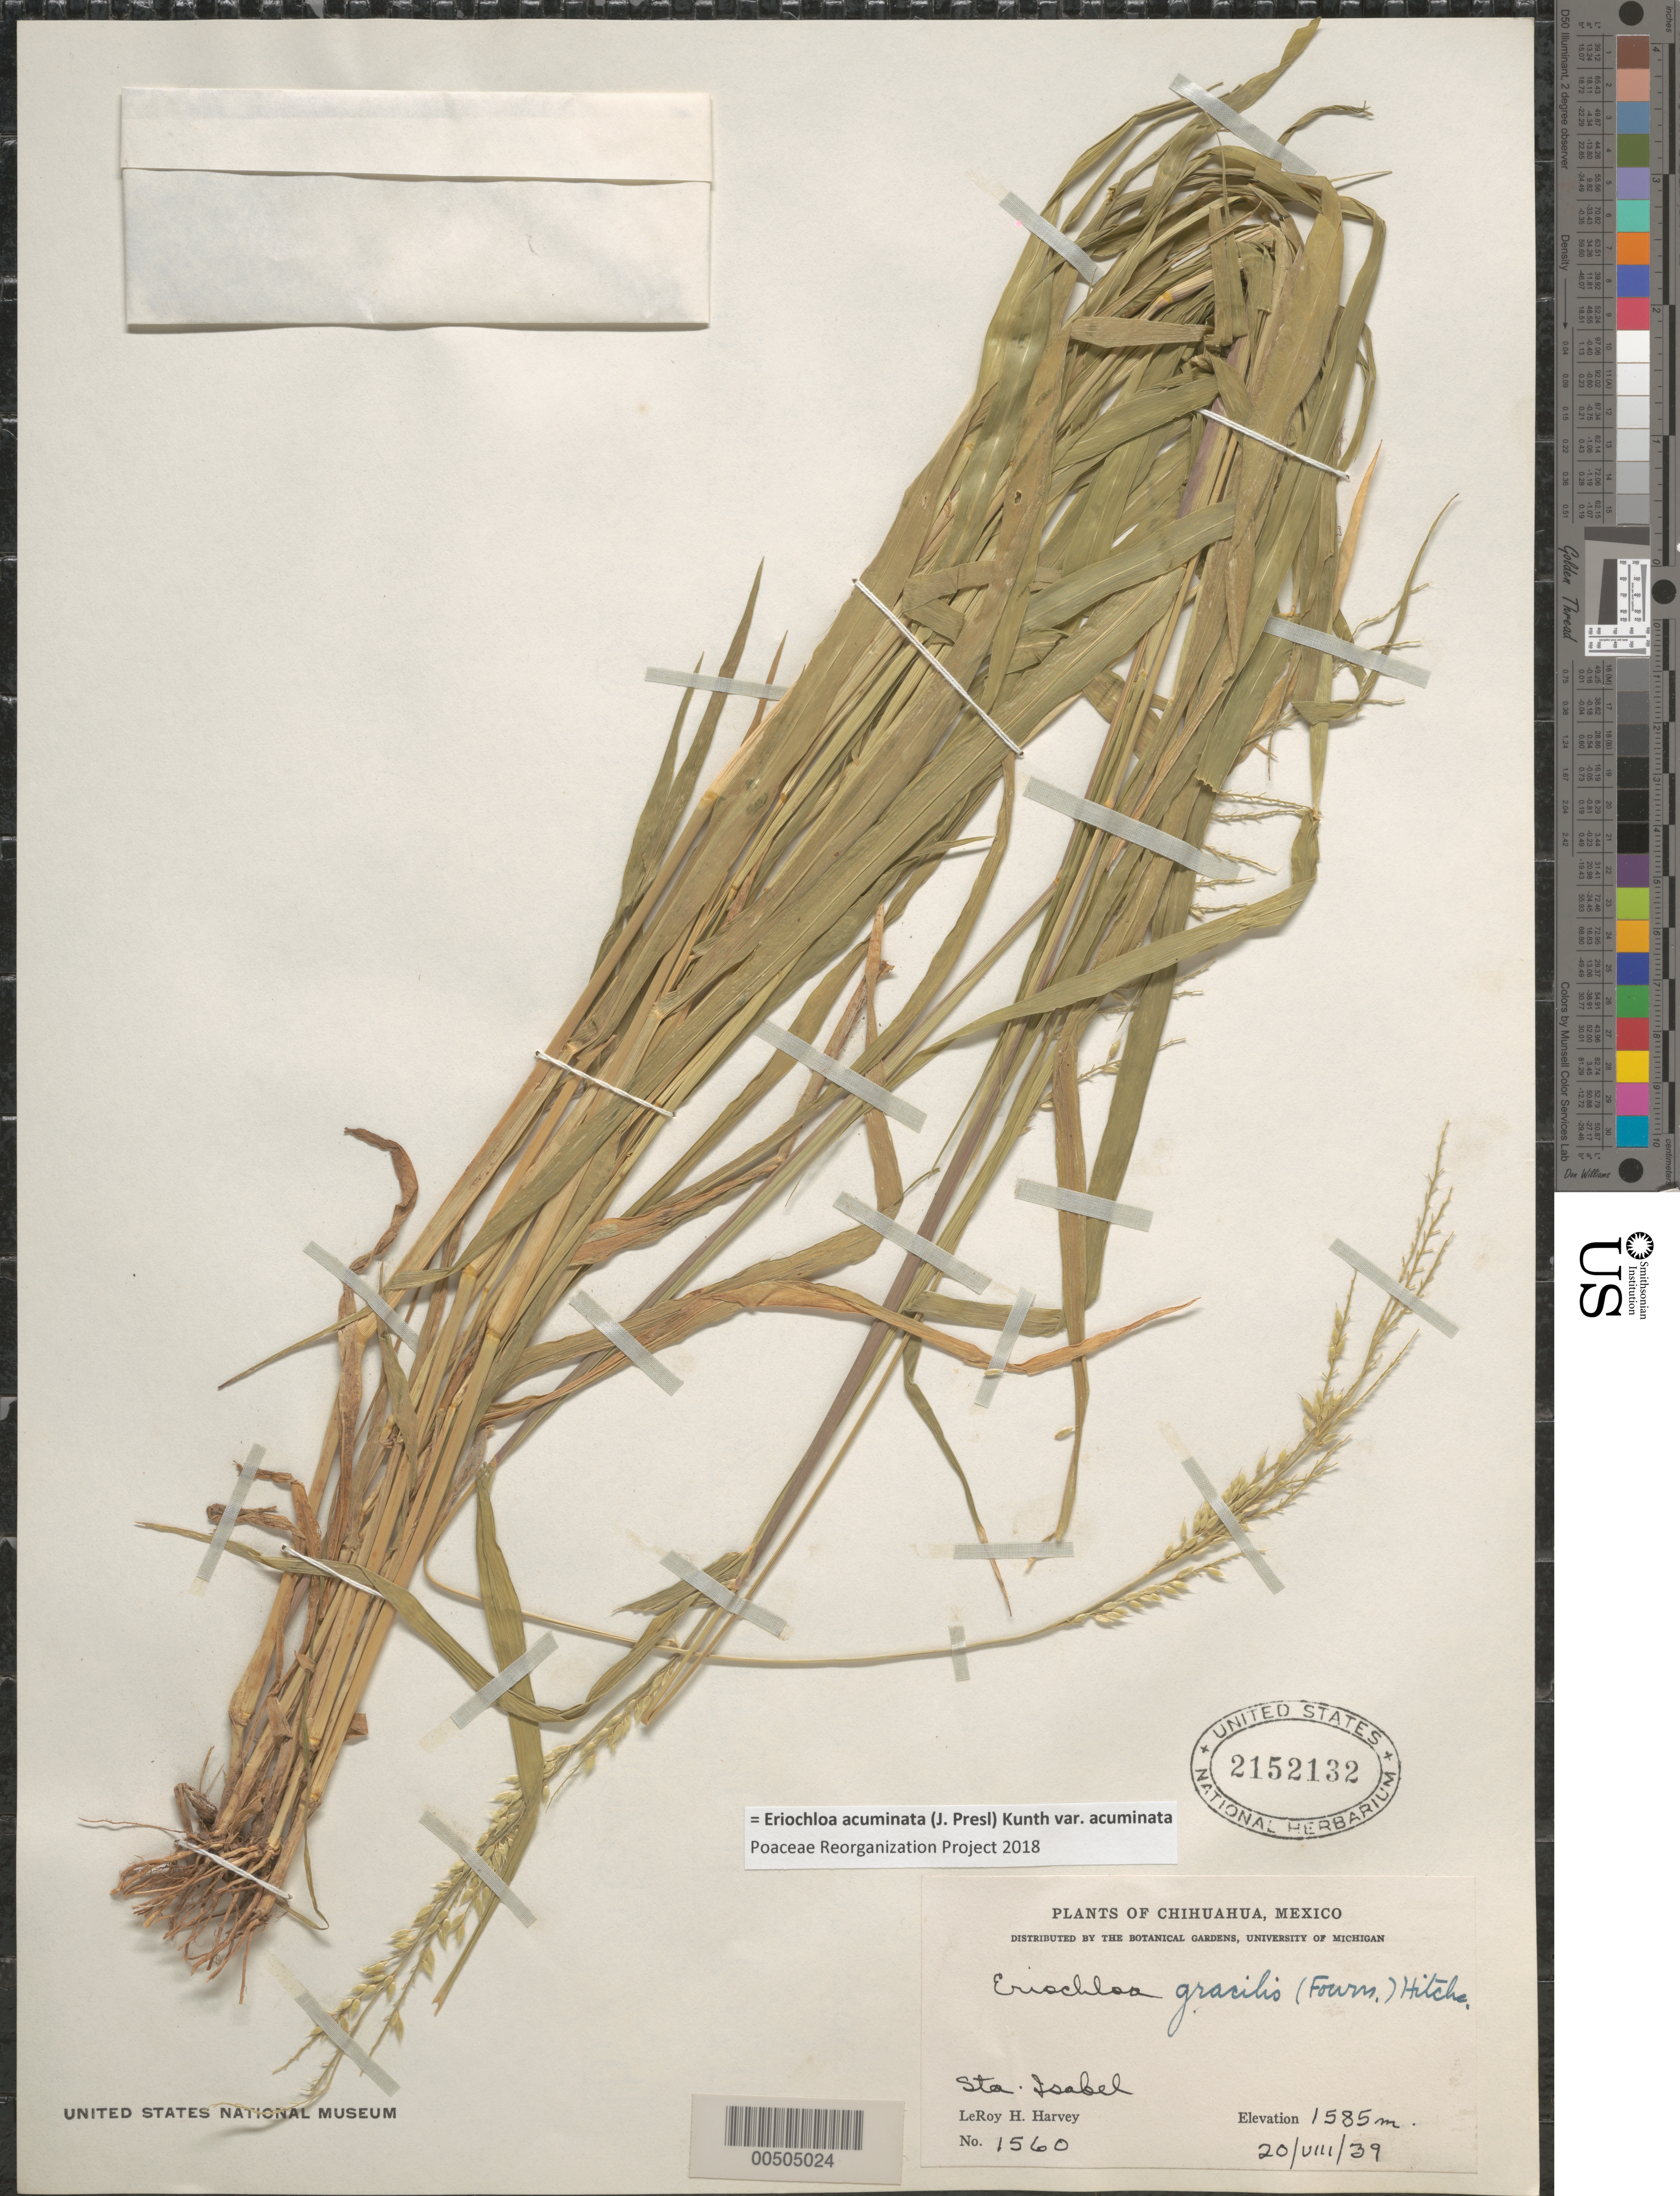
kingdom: Plantae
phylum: Tracheophyta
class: Liliopsida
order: Poales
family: Poaceae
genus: Eriochloa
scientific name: Eriochloa acuminata var. acuminata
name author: (J. Presl) Kunth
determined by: Poaceae Reorganization Project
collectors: L. H. Harvey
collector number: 1560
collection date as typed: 20 Aug 1939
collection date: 1939-08-20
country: Mexico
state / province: Chihuahua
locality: Sta. Isabel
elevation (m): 1585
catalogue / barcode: US 2152132